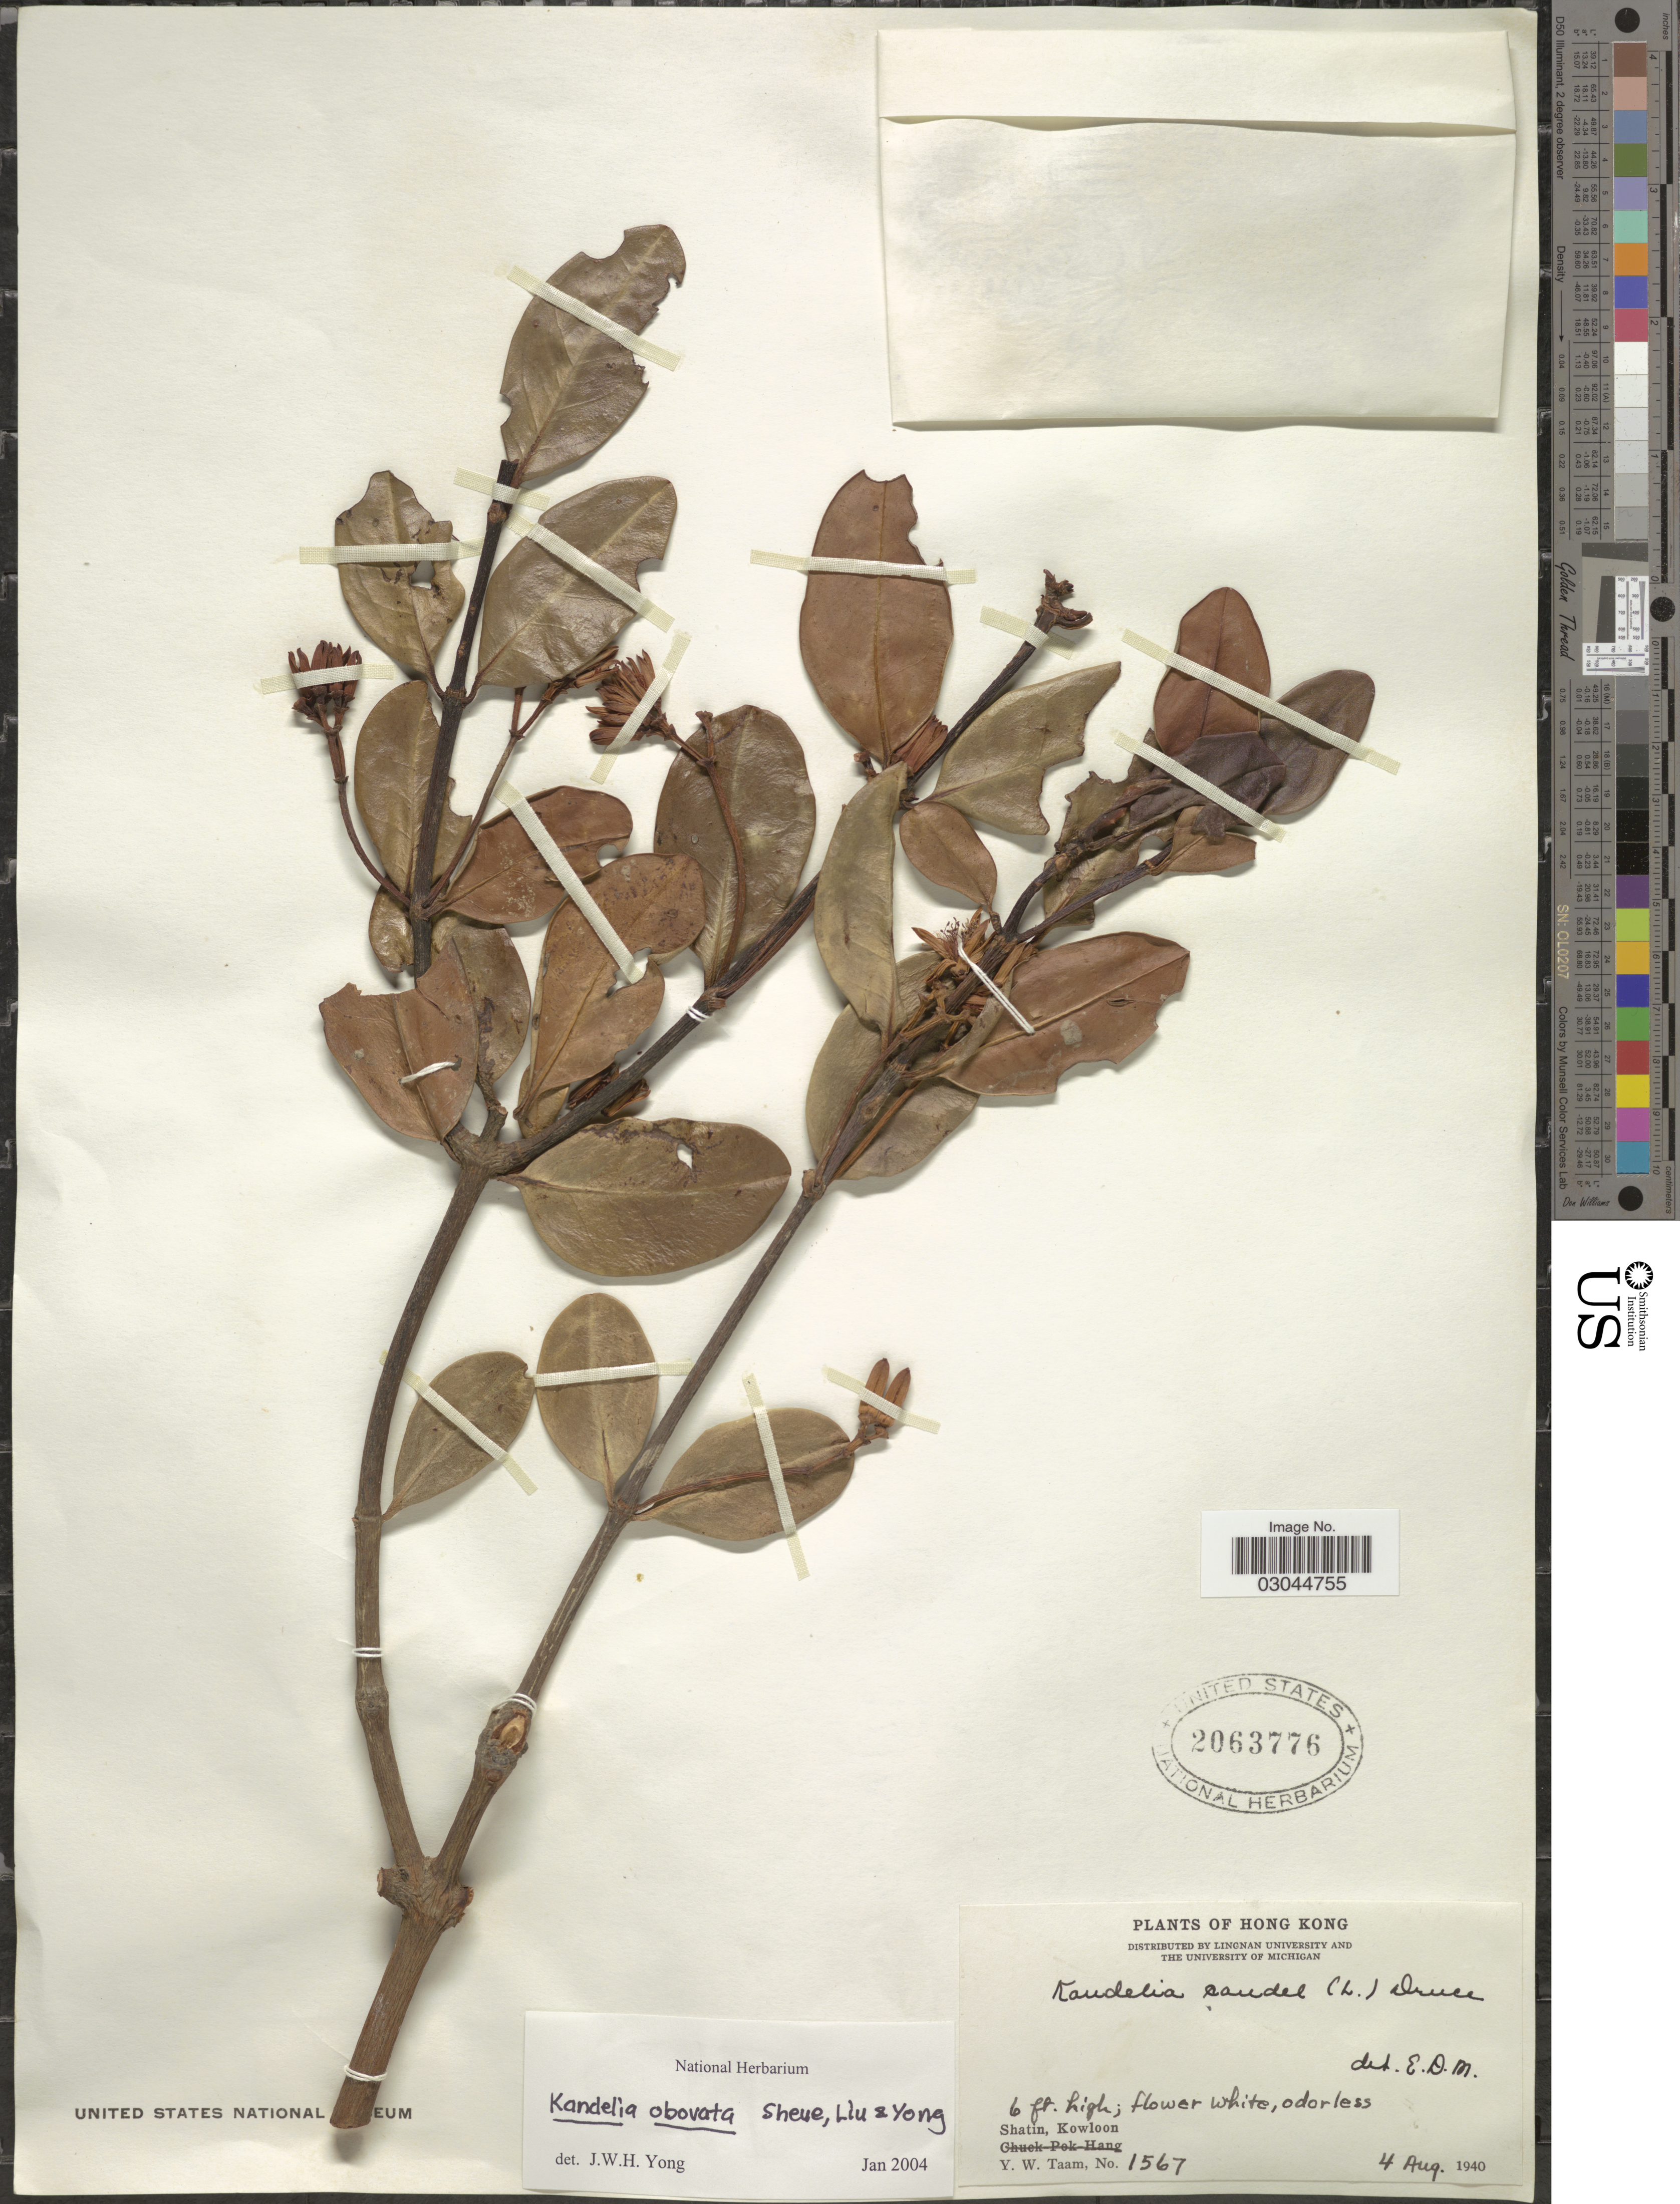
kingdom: Plantae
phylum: Tracheophyta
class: Magnoliopsida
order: Malpighiales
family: Rhizophoraceae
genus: Kandelia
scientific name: Kandelia obovata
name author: Sheue et al.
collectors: Y. W. Taam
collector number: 1567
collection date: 1940-08-04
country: China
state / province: Hong Kong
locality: Shatin, Kowloon.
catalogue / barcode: US 2063776